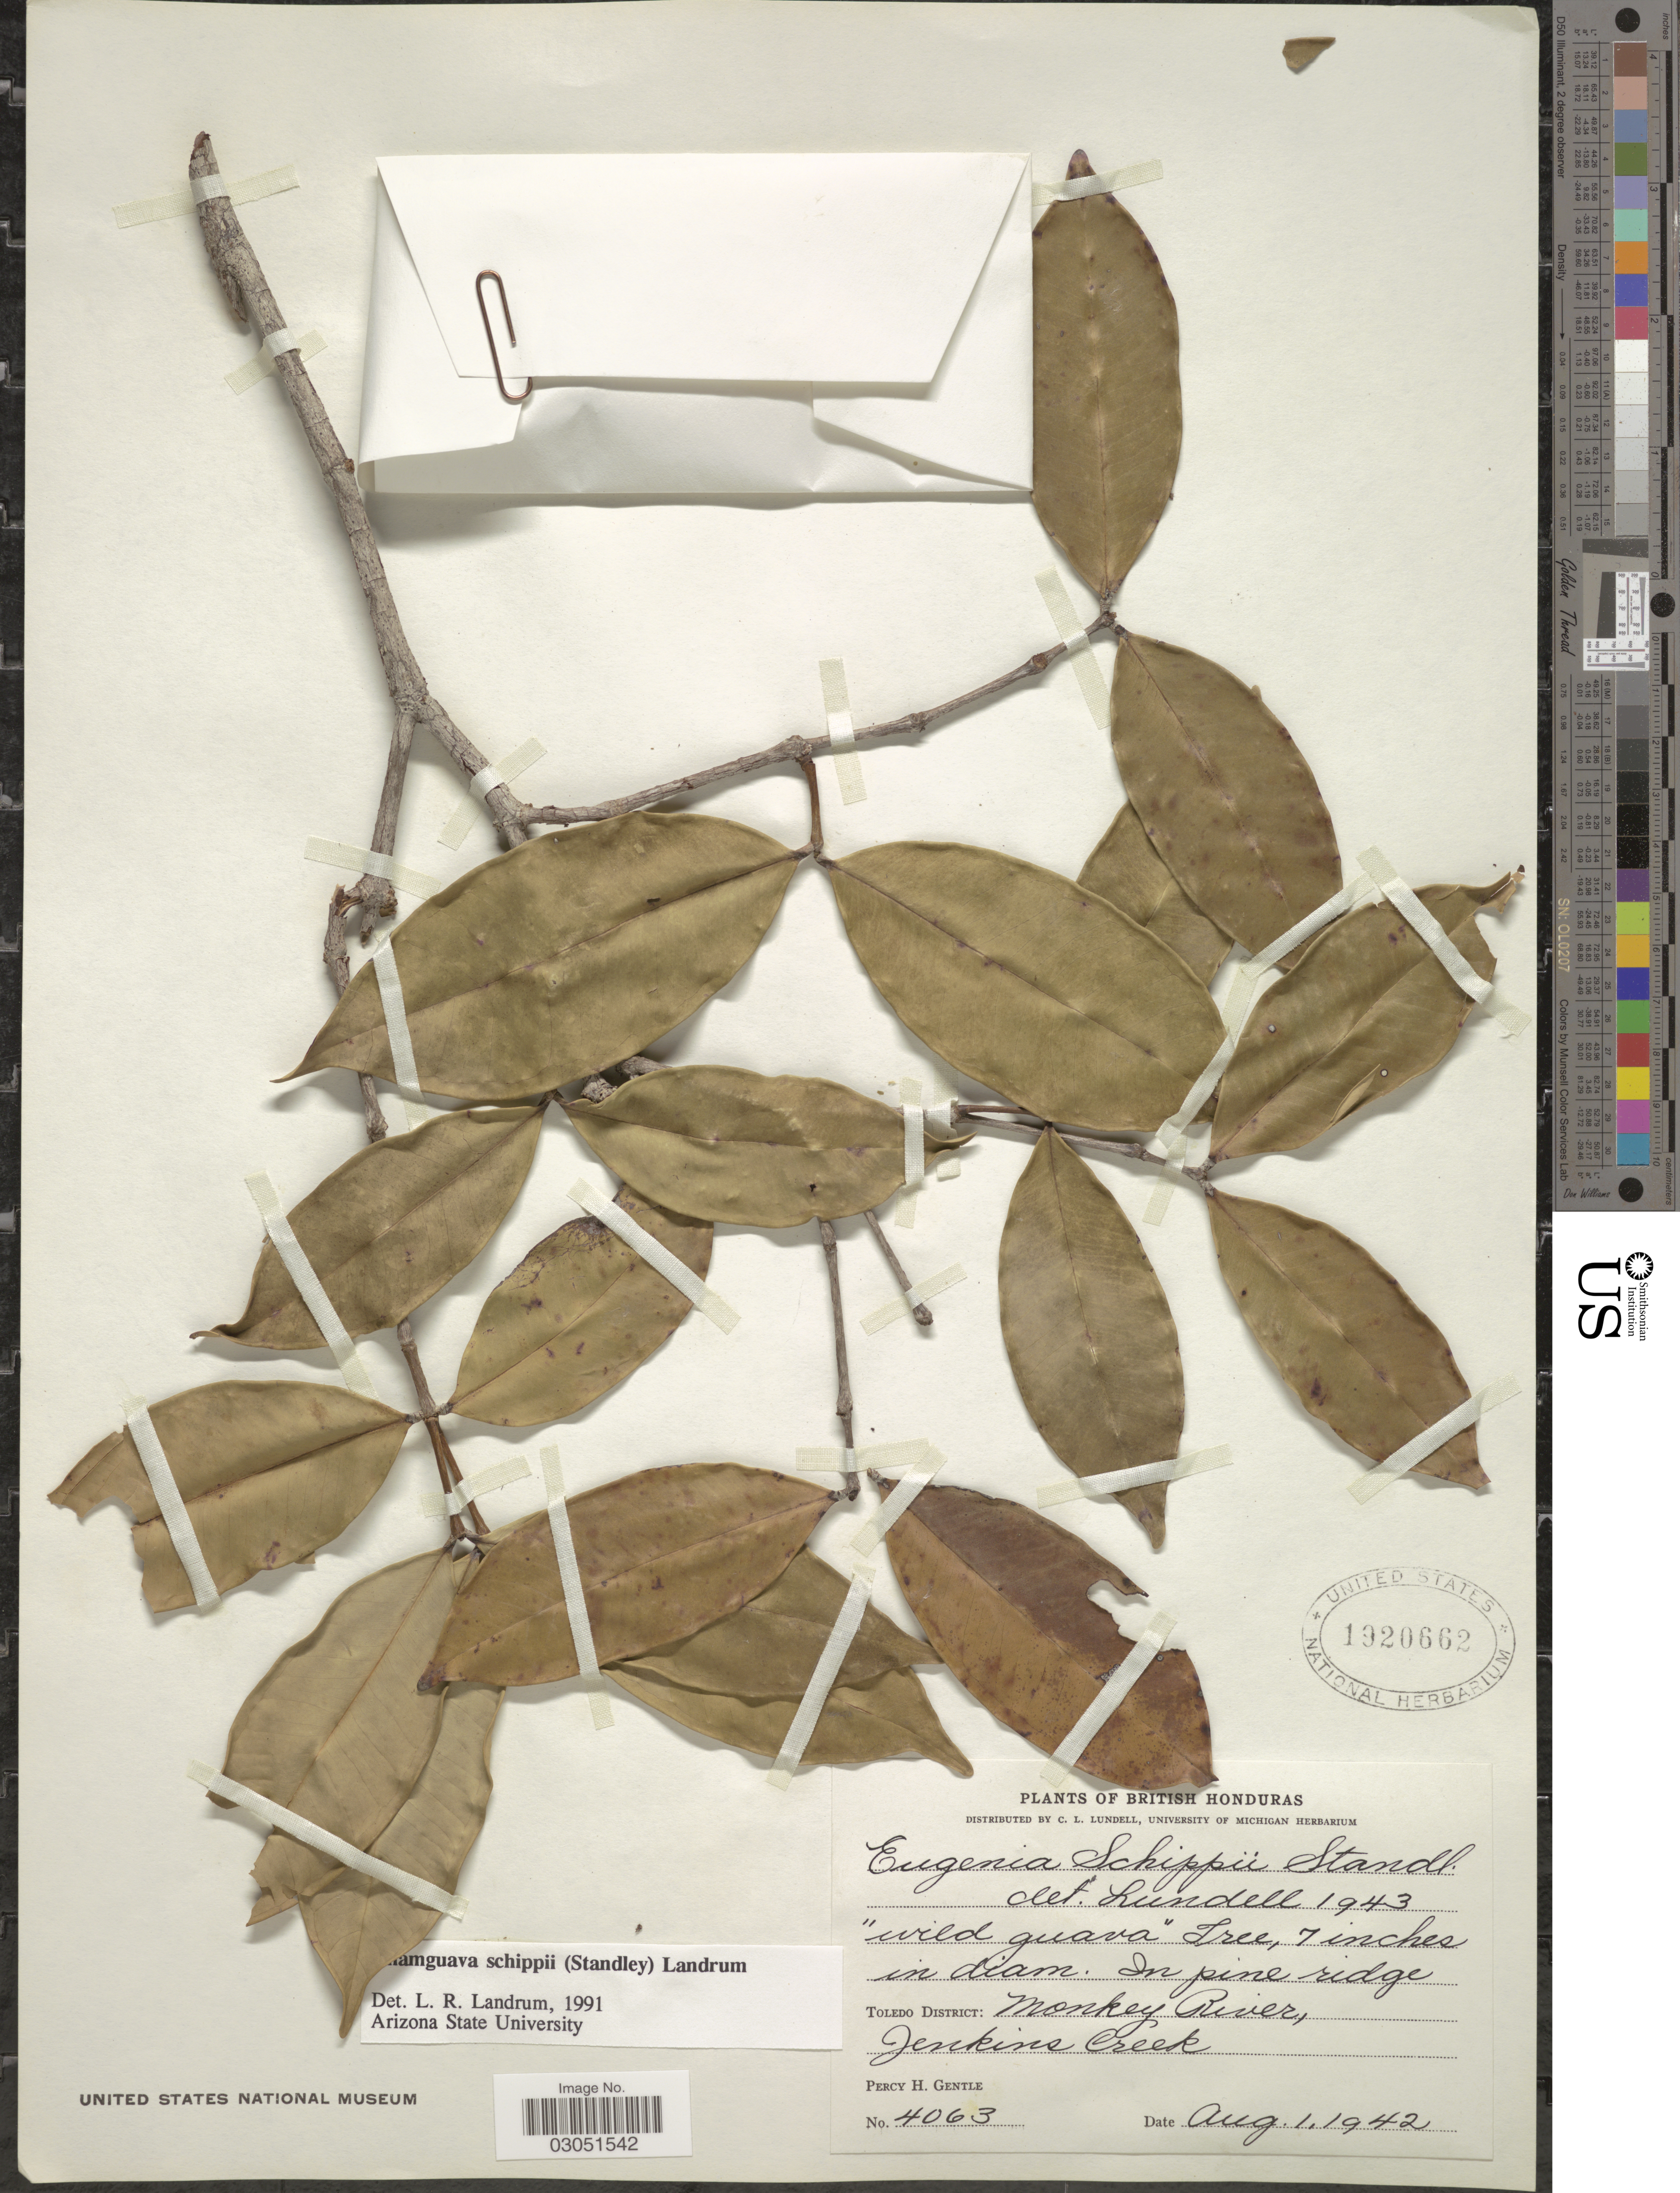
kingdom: Plantae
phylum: Tracheophyta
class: Magnoliopsida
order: Myrtales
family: Myrtaceae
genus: Chamguava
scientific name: Chamguava schippii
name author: (Standl.) Landrum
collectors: P. H. Gentle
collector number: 4063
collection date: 1942-08-01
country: Belize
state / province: Toledo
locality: British Honduras, Toledo District: Monkey River, Jenkins Creek.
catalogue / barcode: US 1920662